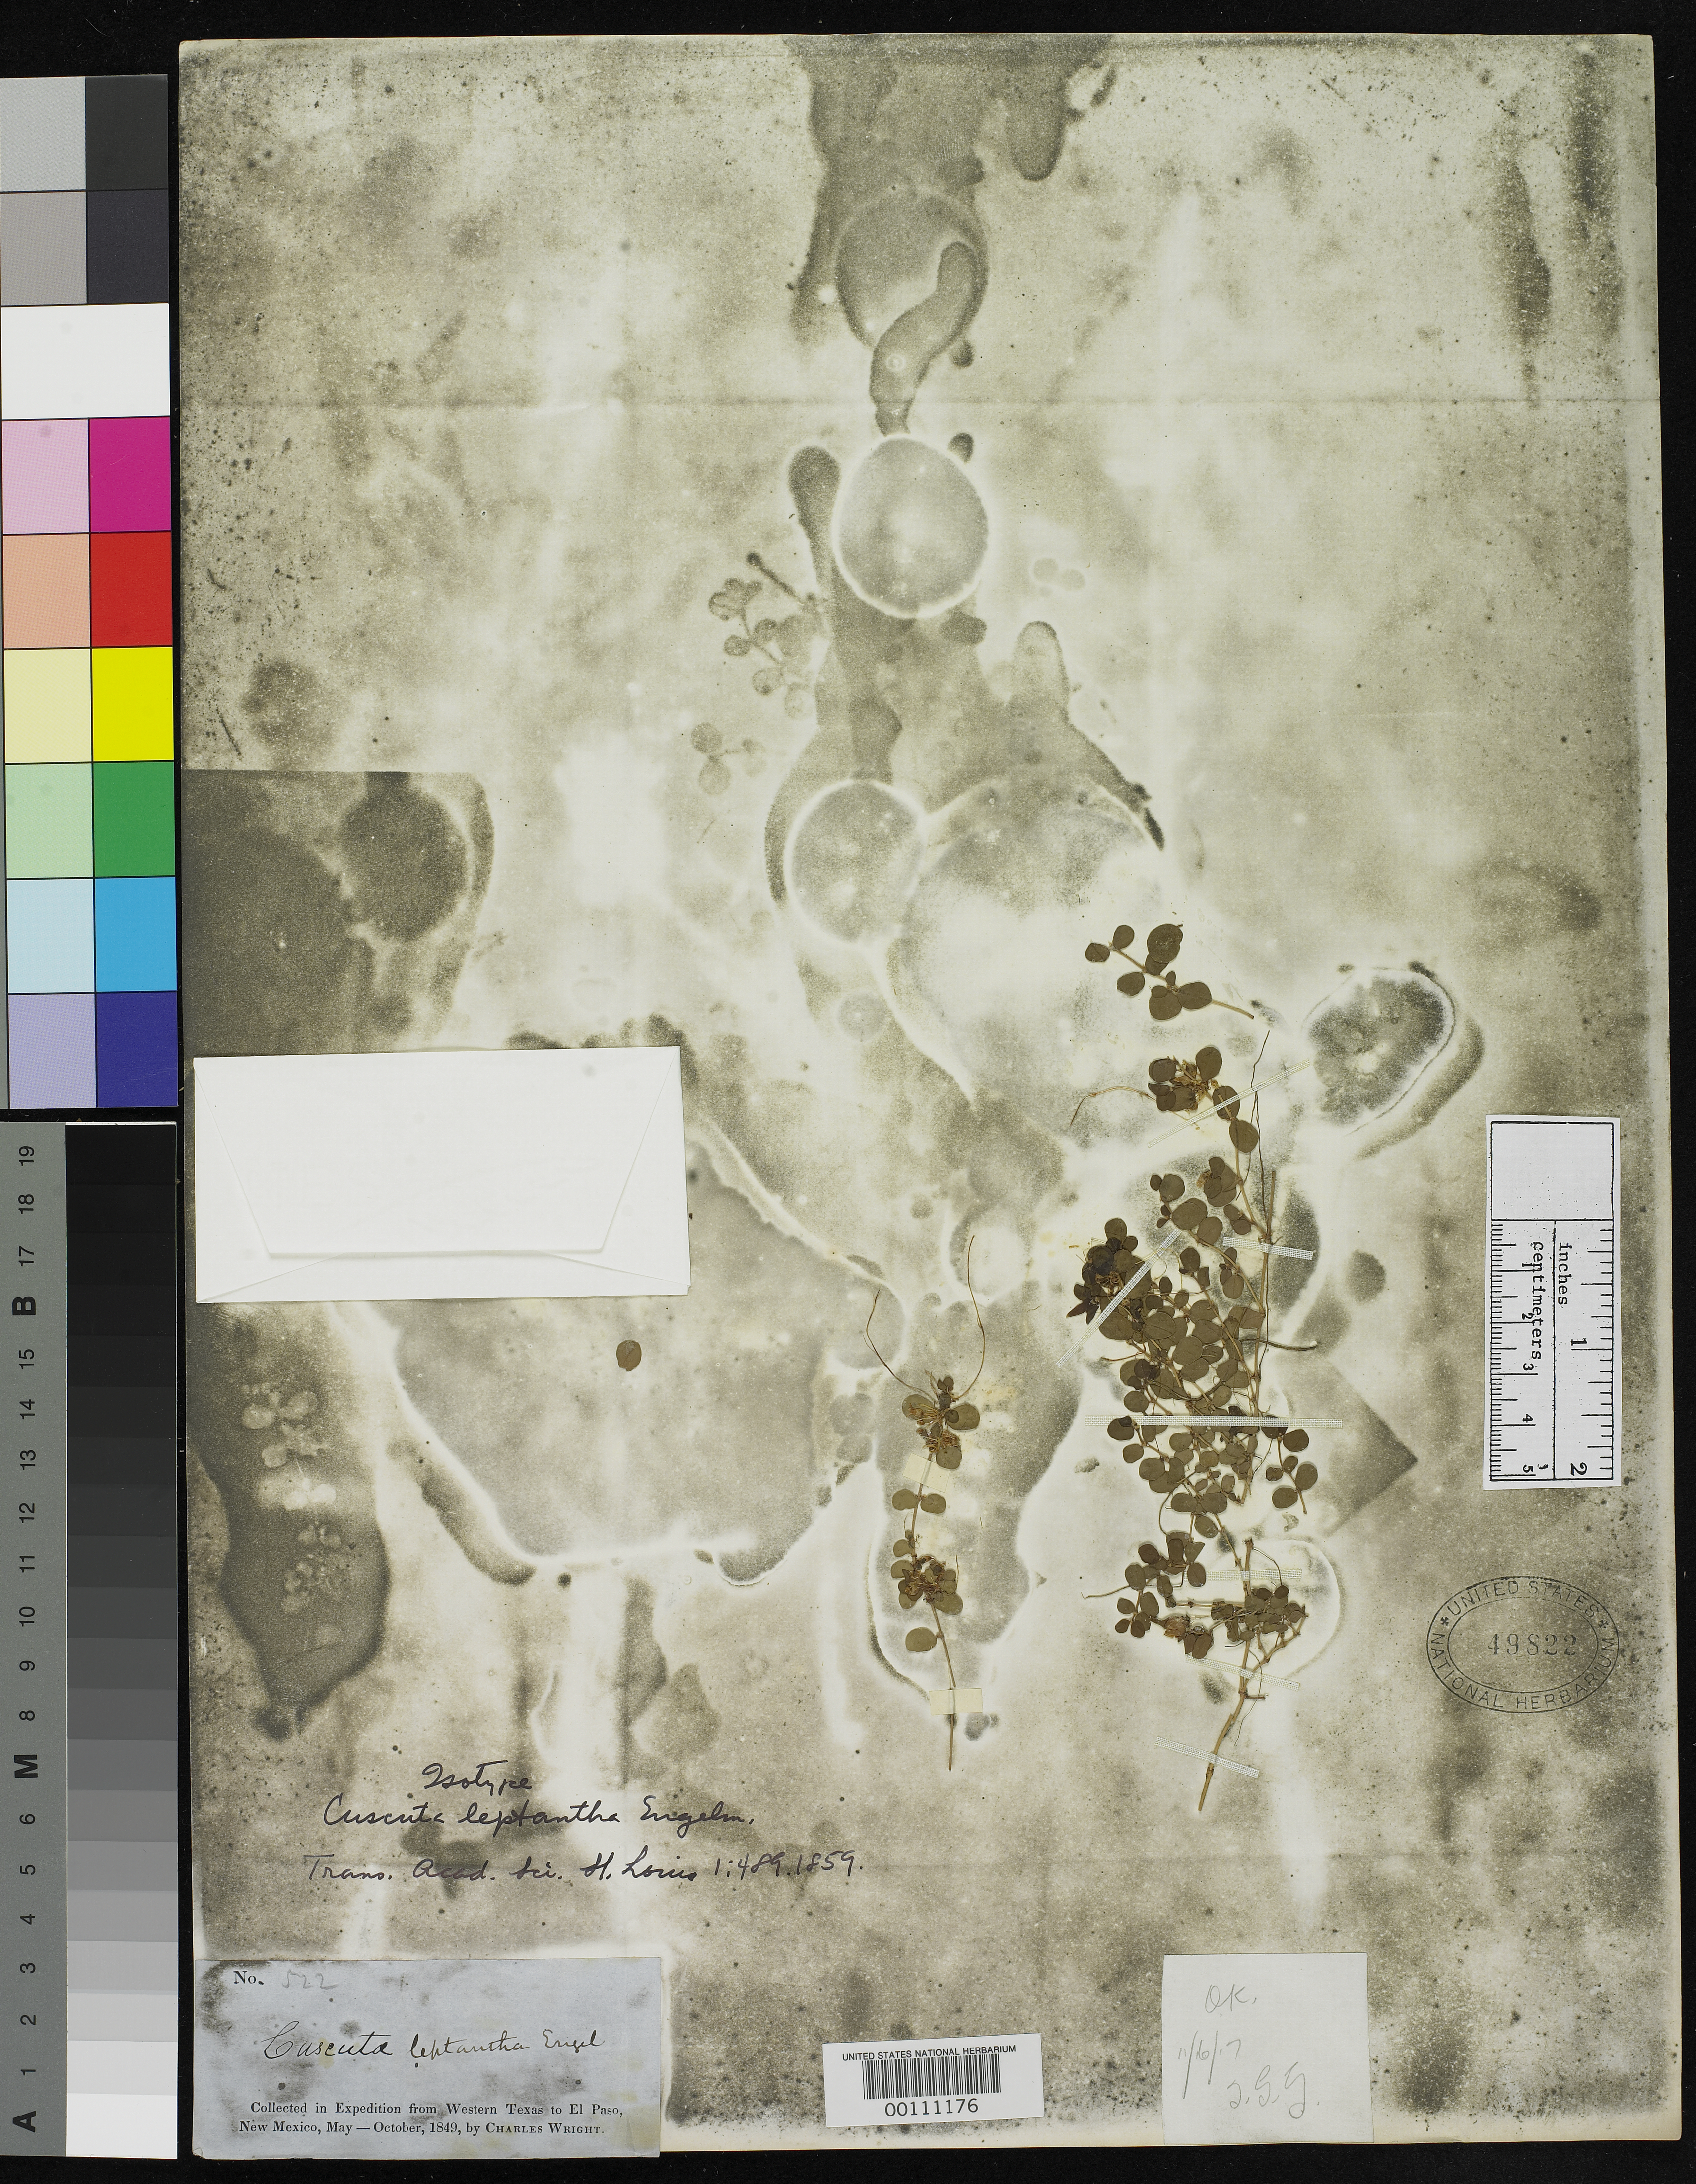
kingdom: Plantae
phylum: Tracheophyta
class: Magnoliopsida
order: Solanales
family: Convolvulaceae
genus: Cuscuta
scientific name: Cuscuta leptantha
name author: Engelm.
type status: Isotype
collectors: C. Wright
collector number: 522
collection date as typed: Oct 1849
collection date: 1849-10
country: United States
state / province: Texas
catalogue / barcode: US 49822